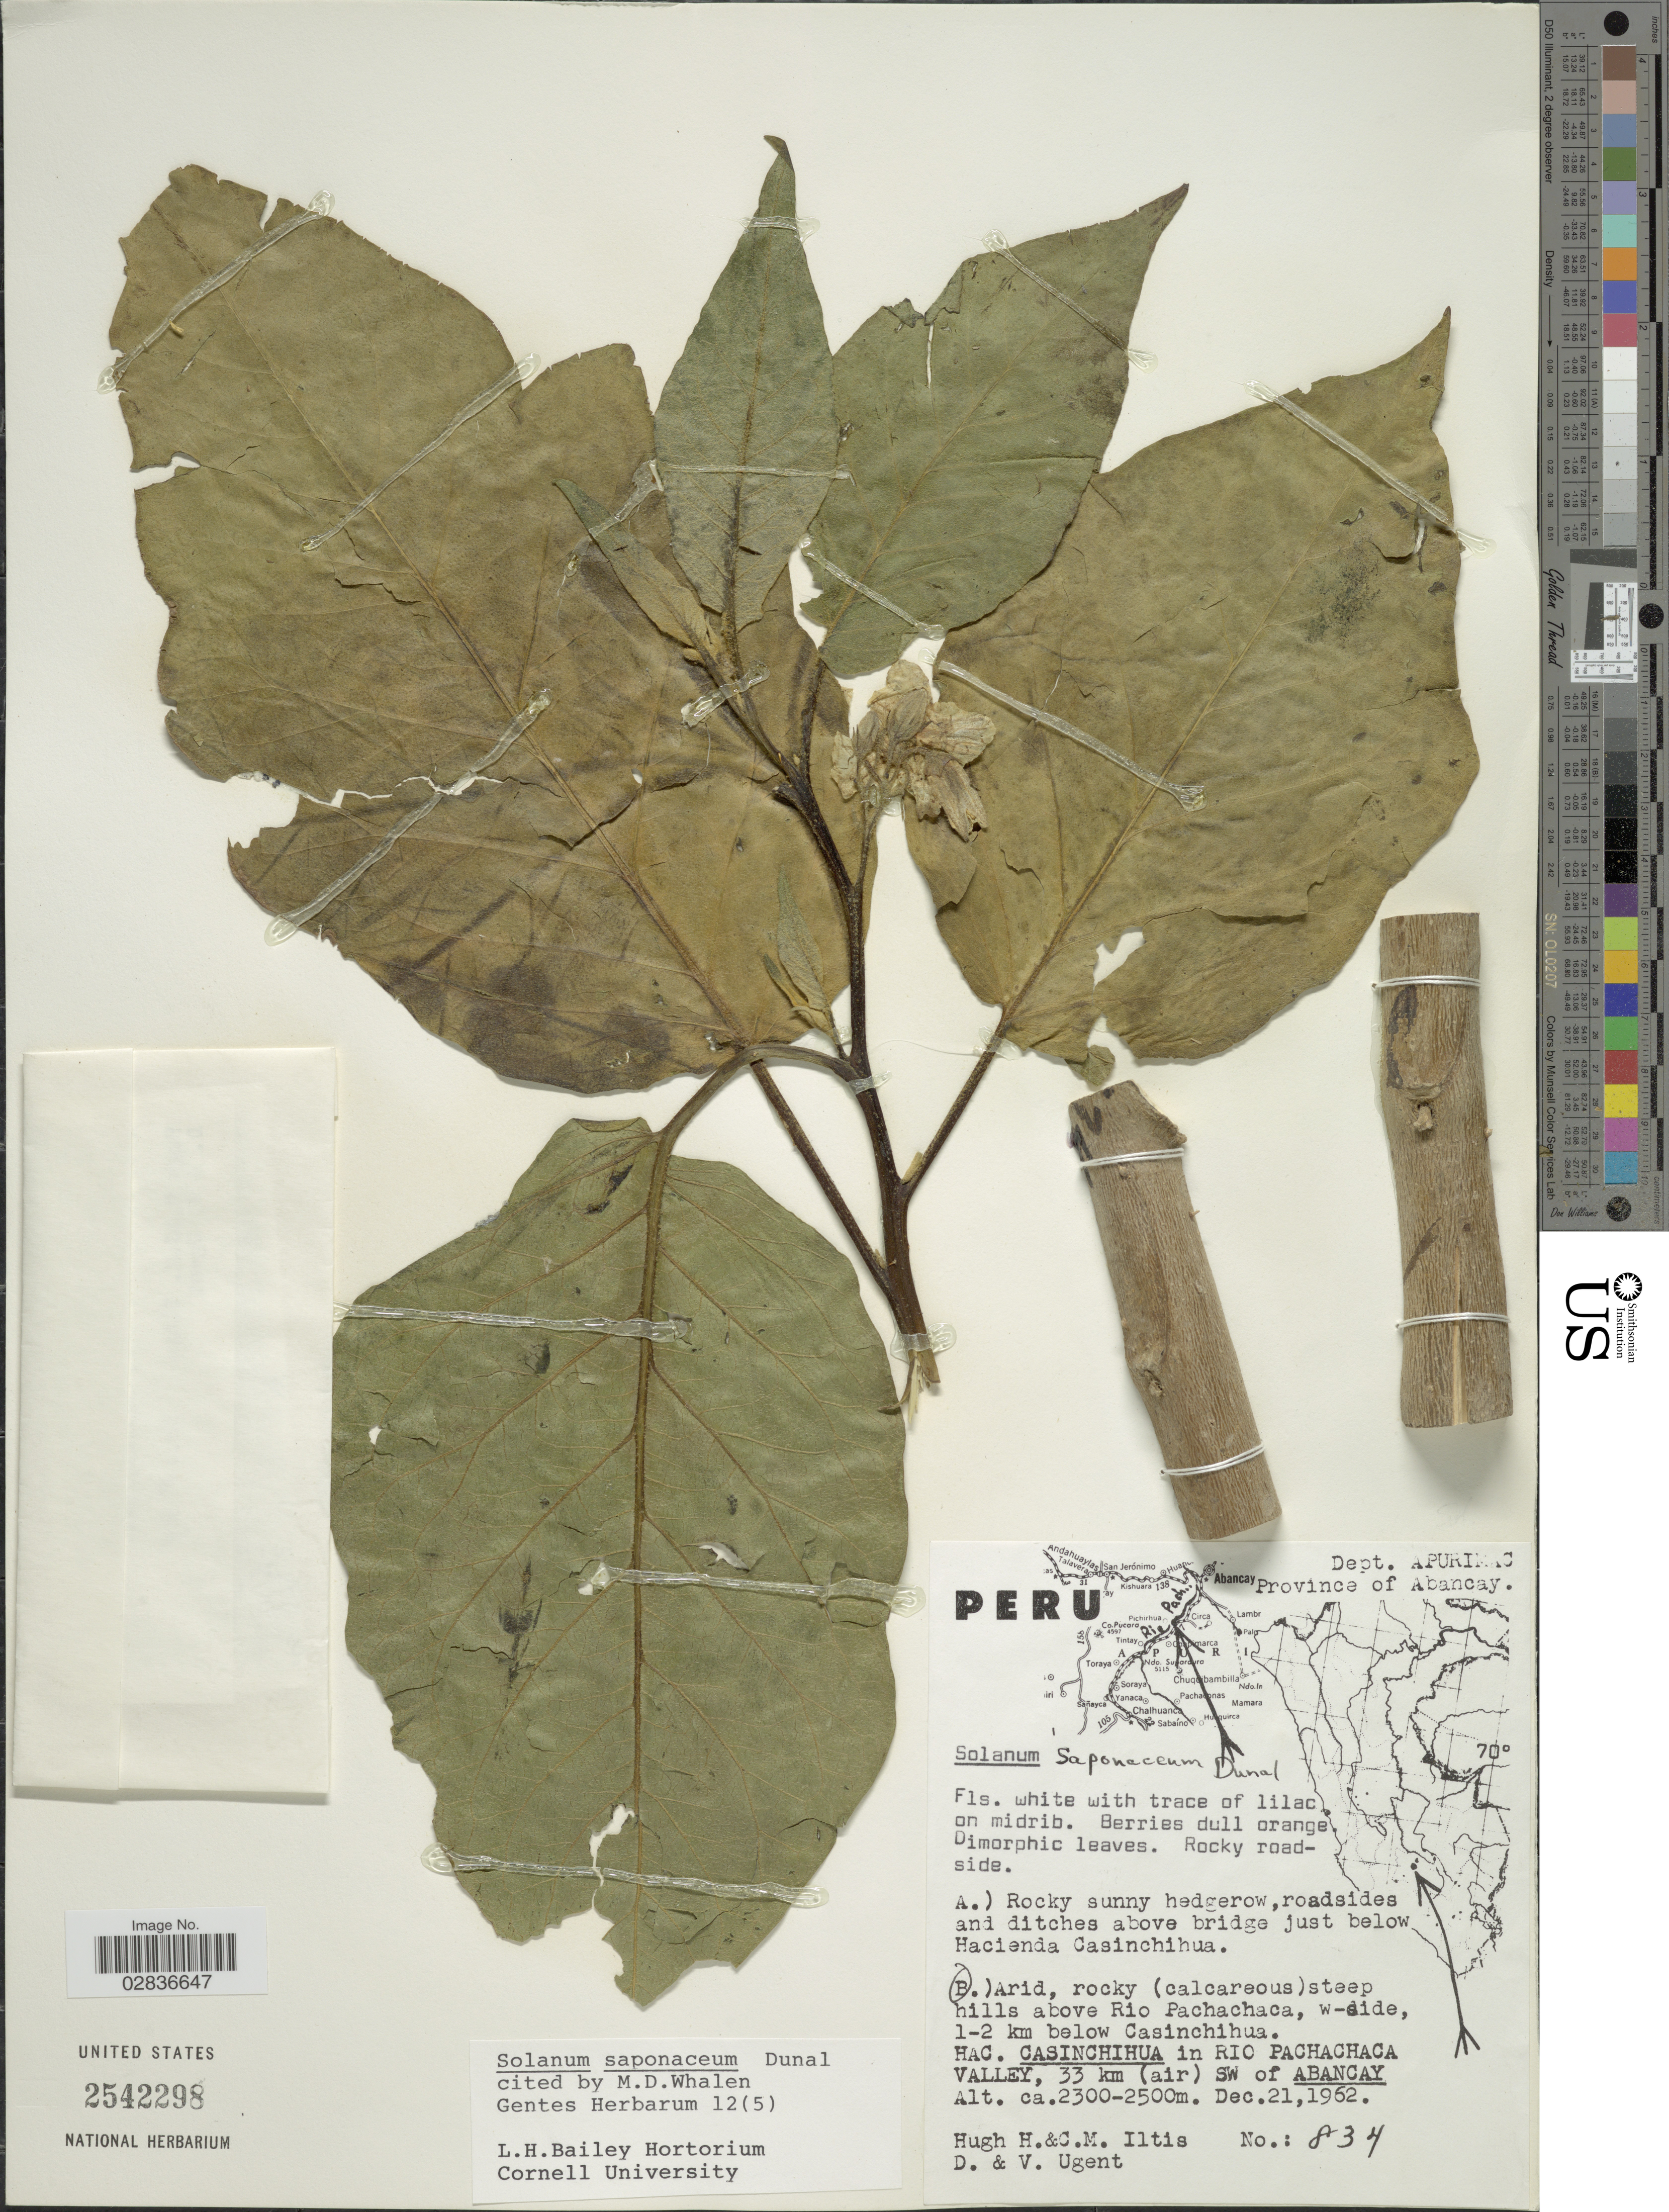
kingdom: Plantae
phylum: Tracheophyta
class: Magnoliopsida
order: Solanales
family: Solanaceae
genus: Solanum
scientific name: Solanum saponaceum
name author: Dunal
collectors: H. Iltis, C. M Iltis, D. Ugent & V. Ugent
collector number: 834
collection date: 1962-12-21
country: Peru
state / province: Apurímac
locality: Dept. Apurimac. Province of Abancay. Arid, rocky (calcareous) steep hills above Rio Pachachaca, w-side, 1-2 km below Casinchihua. Hac. Casinchihua in Rio Pachachaca Valley, 33 km (air) SW of Abancay.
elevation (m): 2300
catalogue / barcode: US 2542298